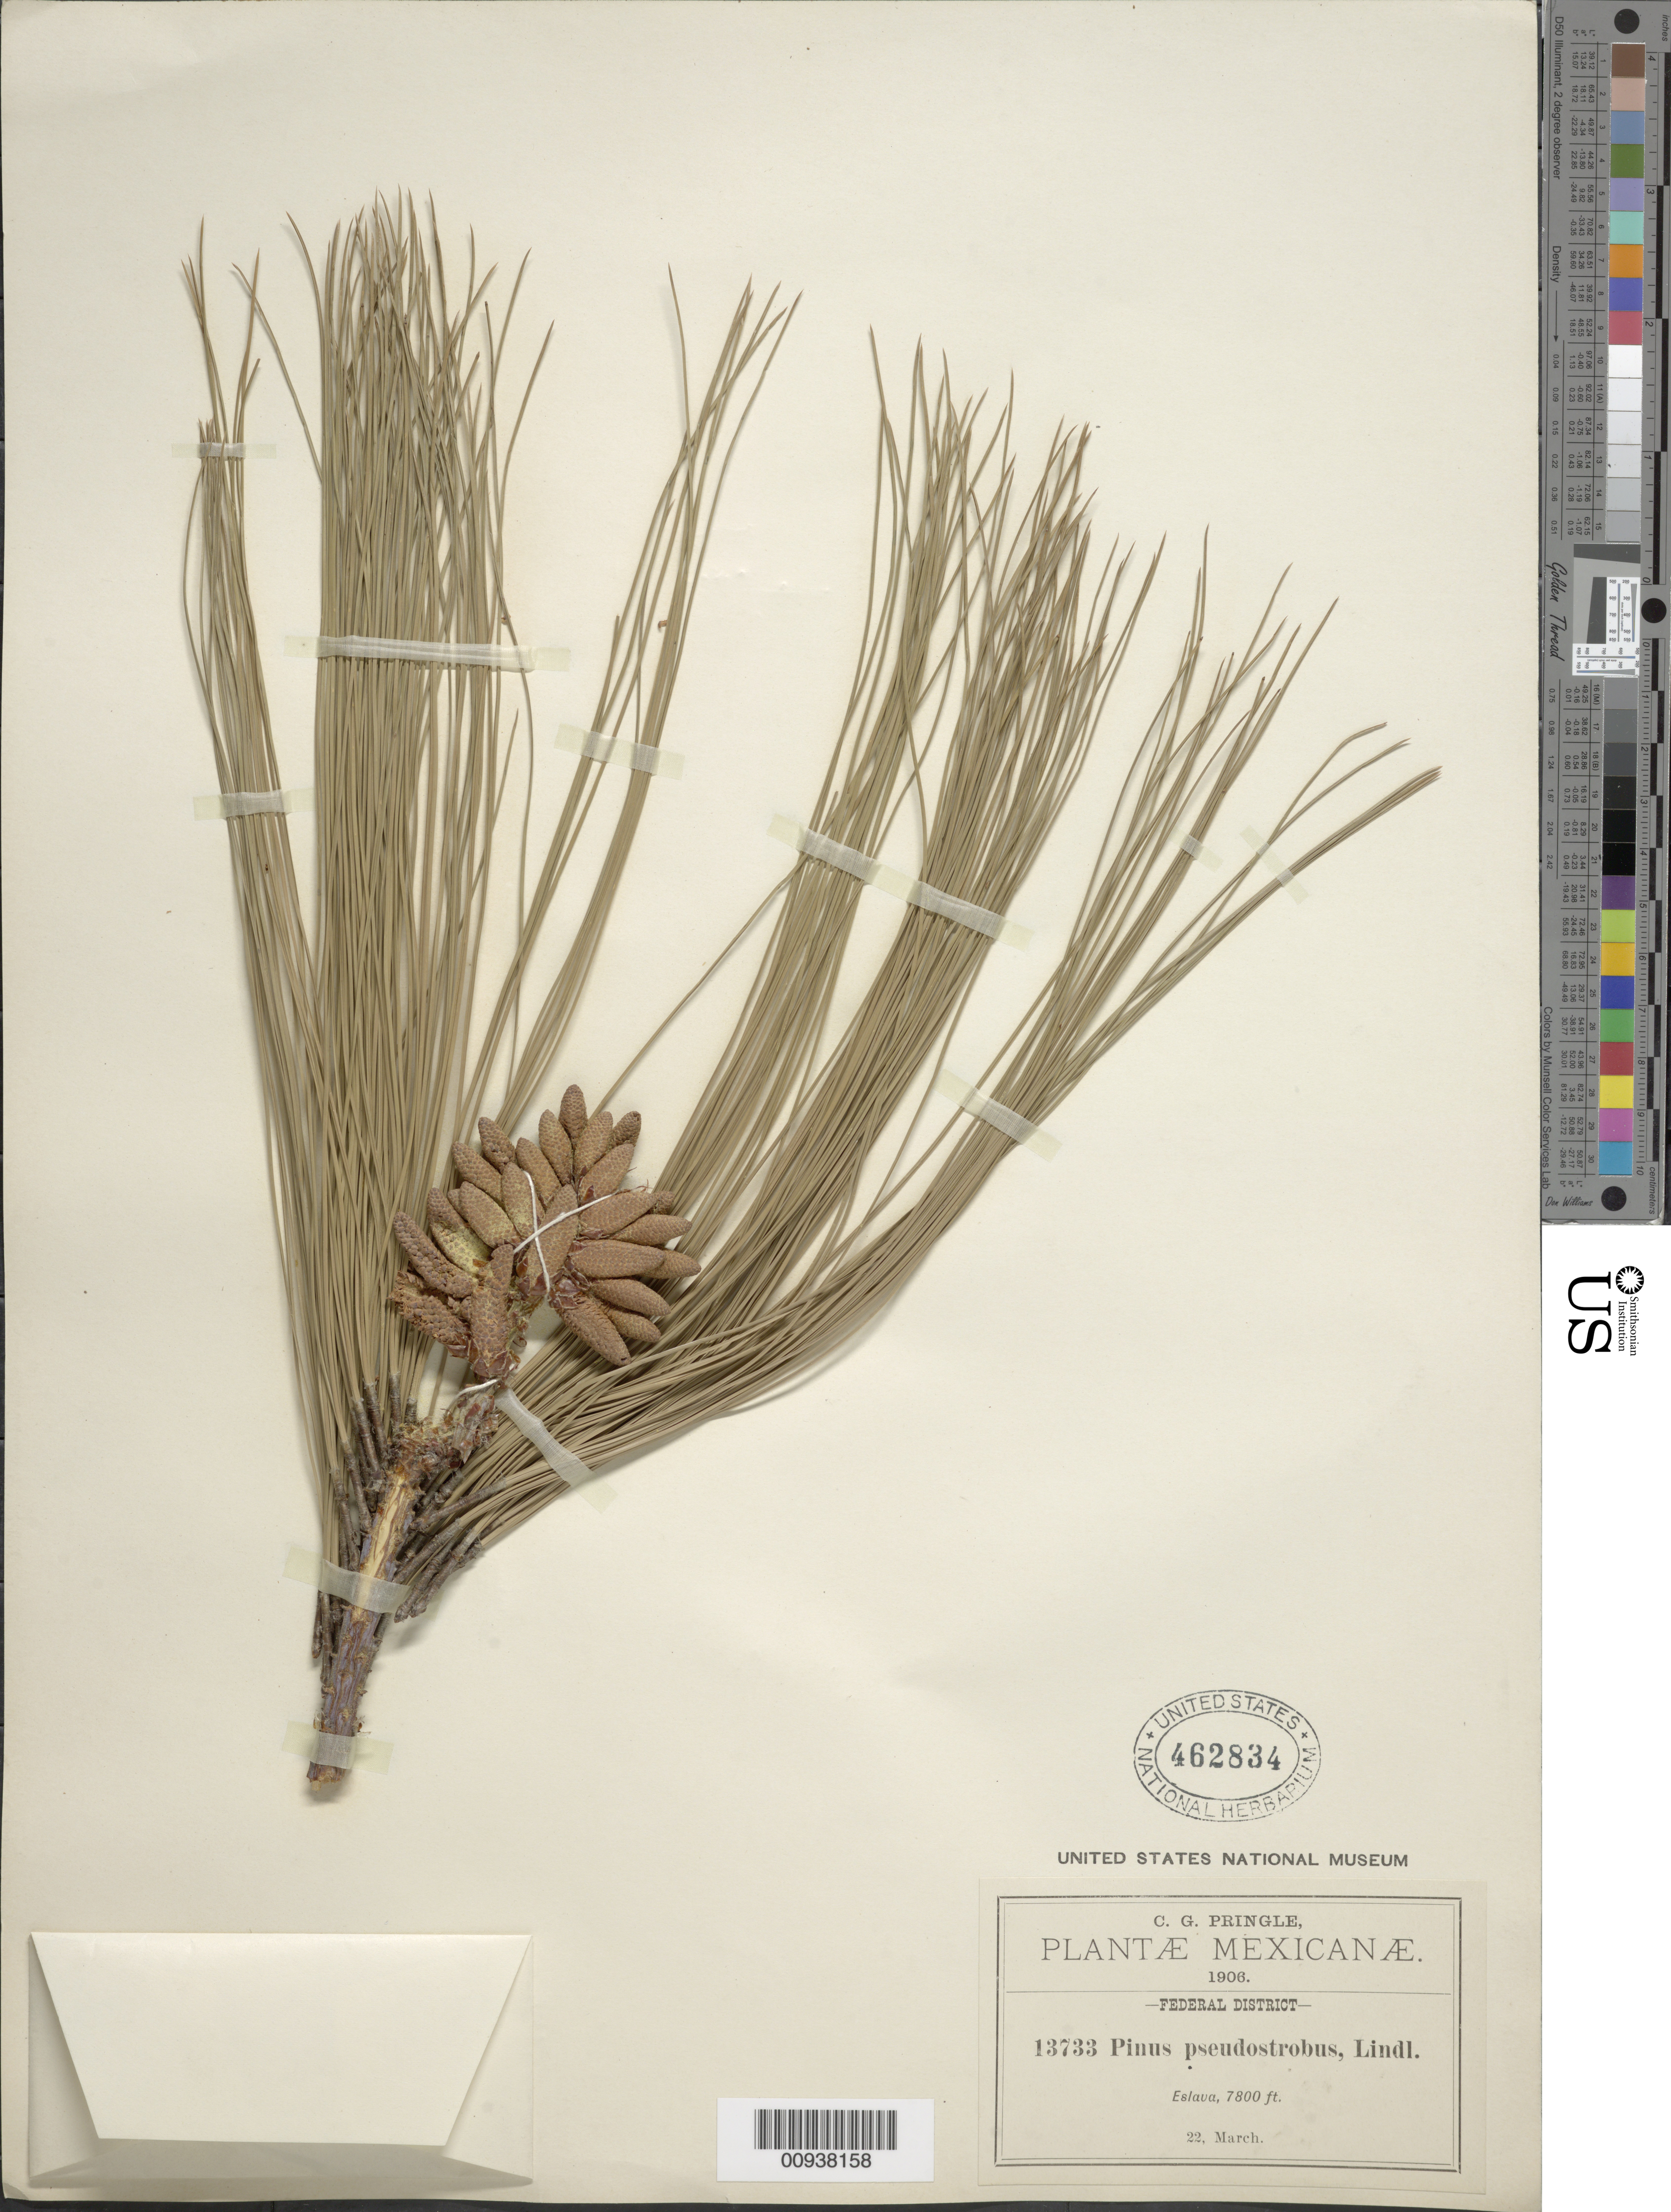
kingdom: Plantae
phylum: Tracheophyta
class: Pinopsida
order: Pinales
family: Pinaceae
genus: Pinus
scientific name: Pinus pseudostrobus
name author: Lindl.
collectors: C. G. Pringle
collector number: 13733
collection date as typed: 22 Mar 1906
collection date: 1906-03-22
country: Mexico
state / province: Distrito Federal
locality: Eslava.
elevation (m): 2377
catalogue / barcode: US 462834